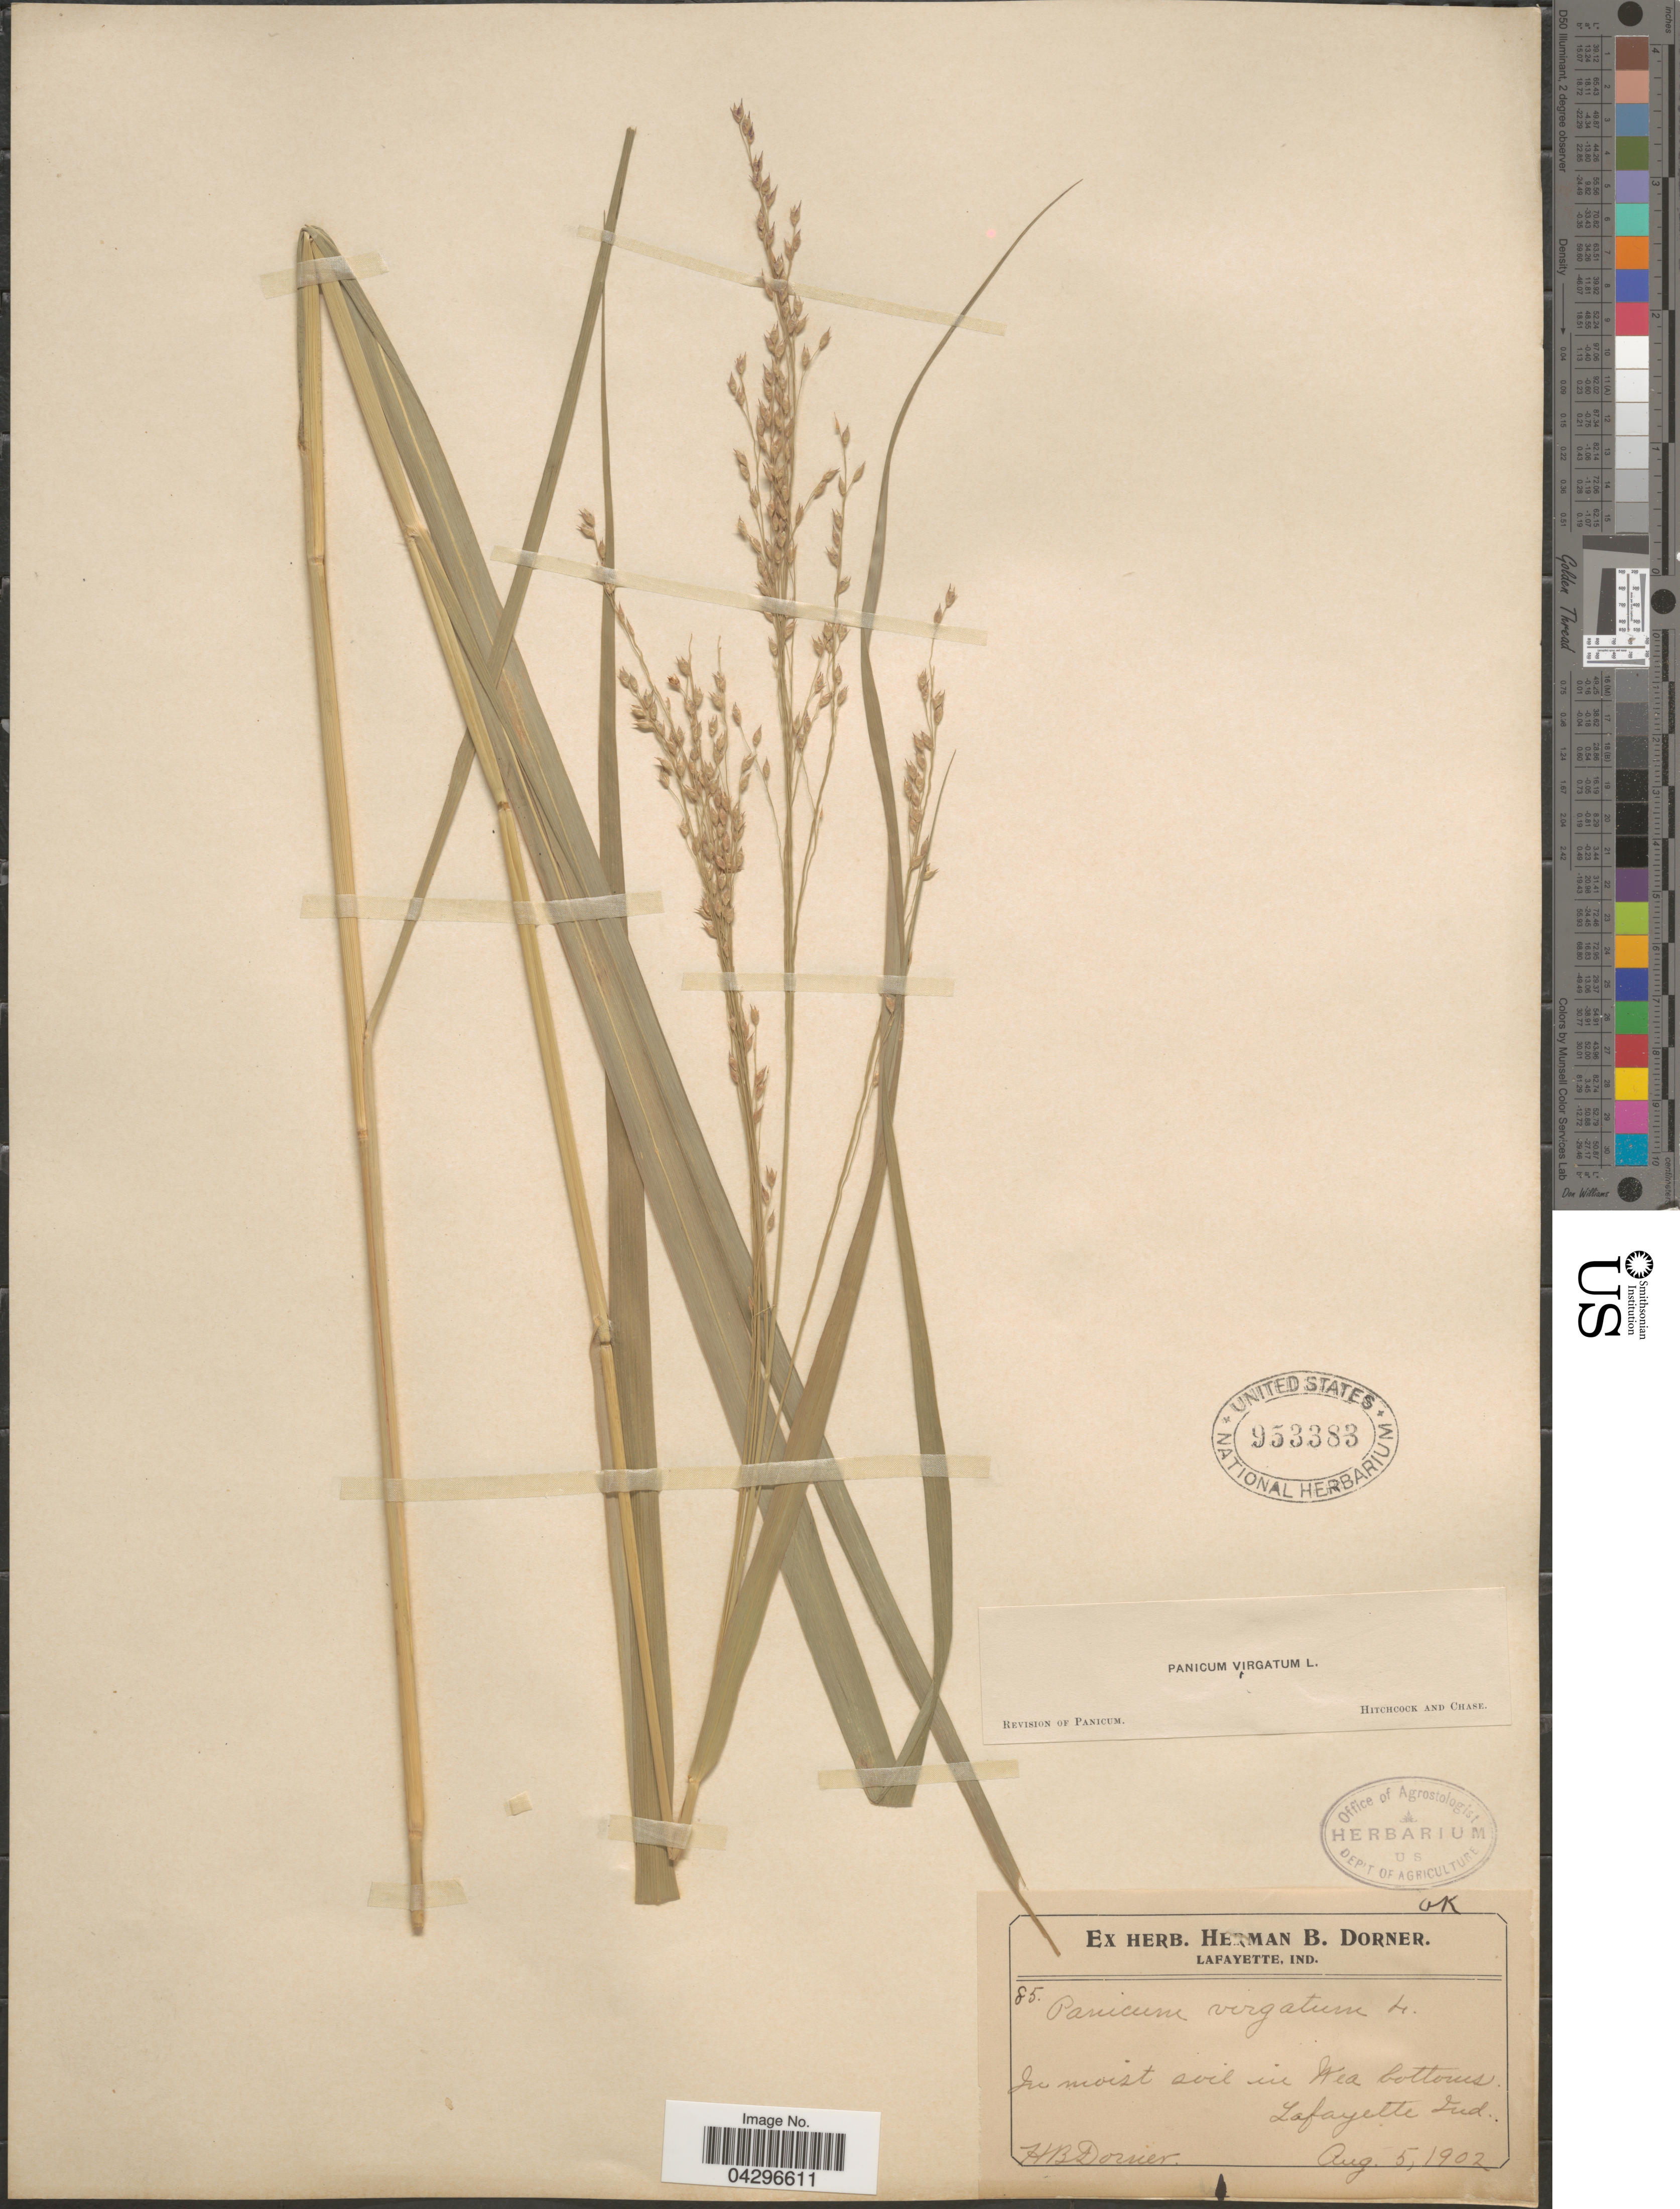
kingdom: Plantae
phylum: Tracheophyta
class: Liliopsida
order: Poales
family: Poaceae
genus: Panicum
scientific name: Panicum virgatum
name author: L.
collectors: H. Dorner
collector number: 85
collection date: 1902-08-05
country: United States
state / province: Indiana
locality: In moist soil in Wea bottoms. Lafayette.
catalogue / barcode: US 953383